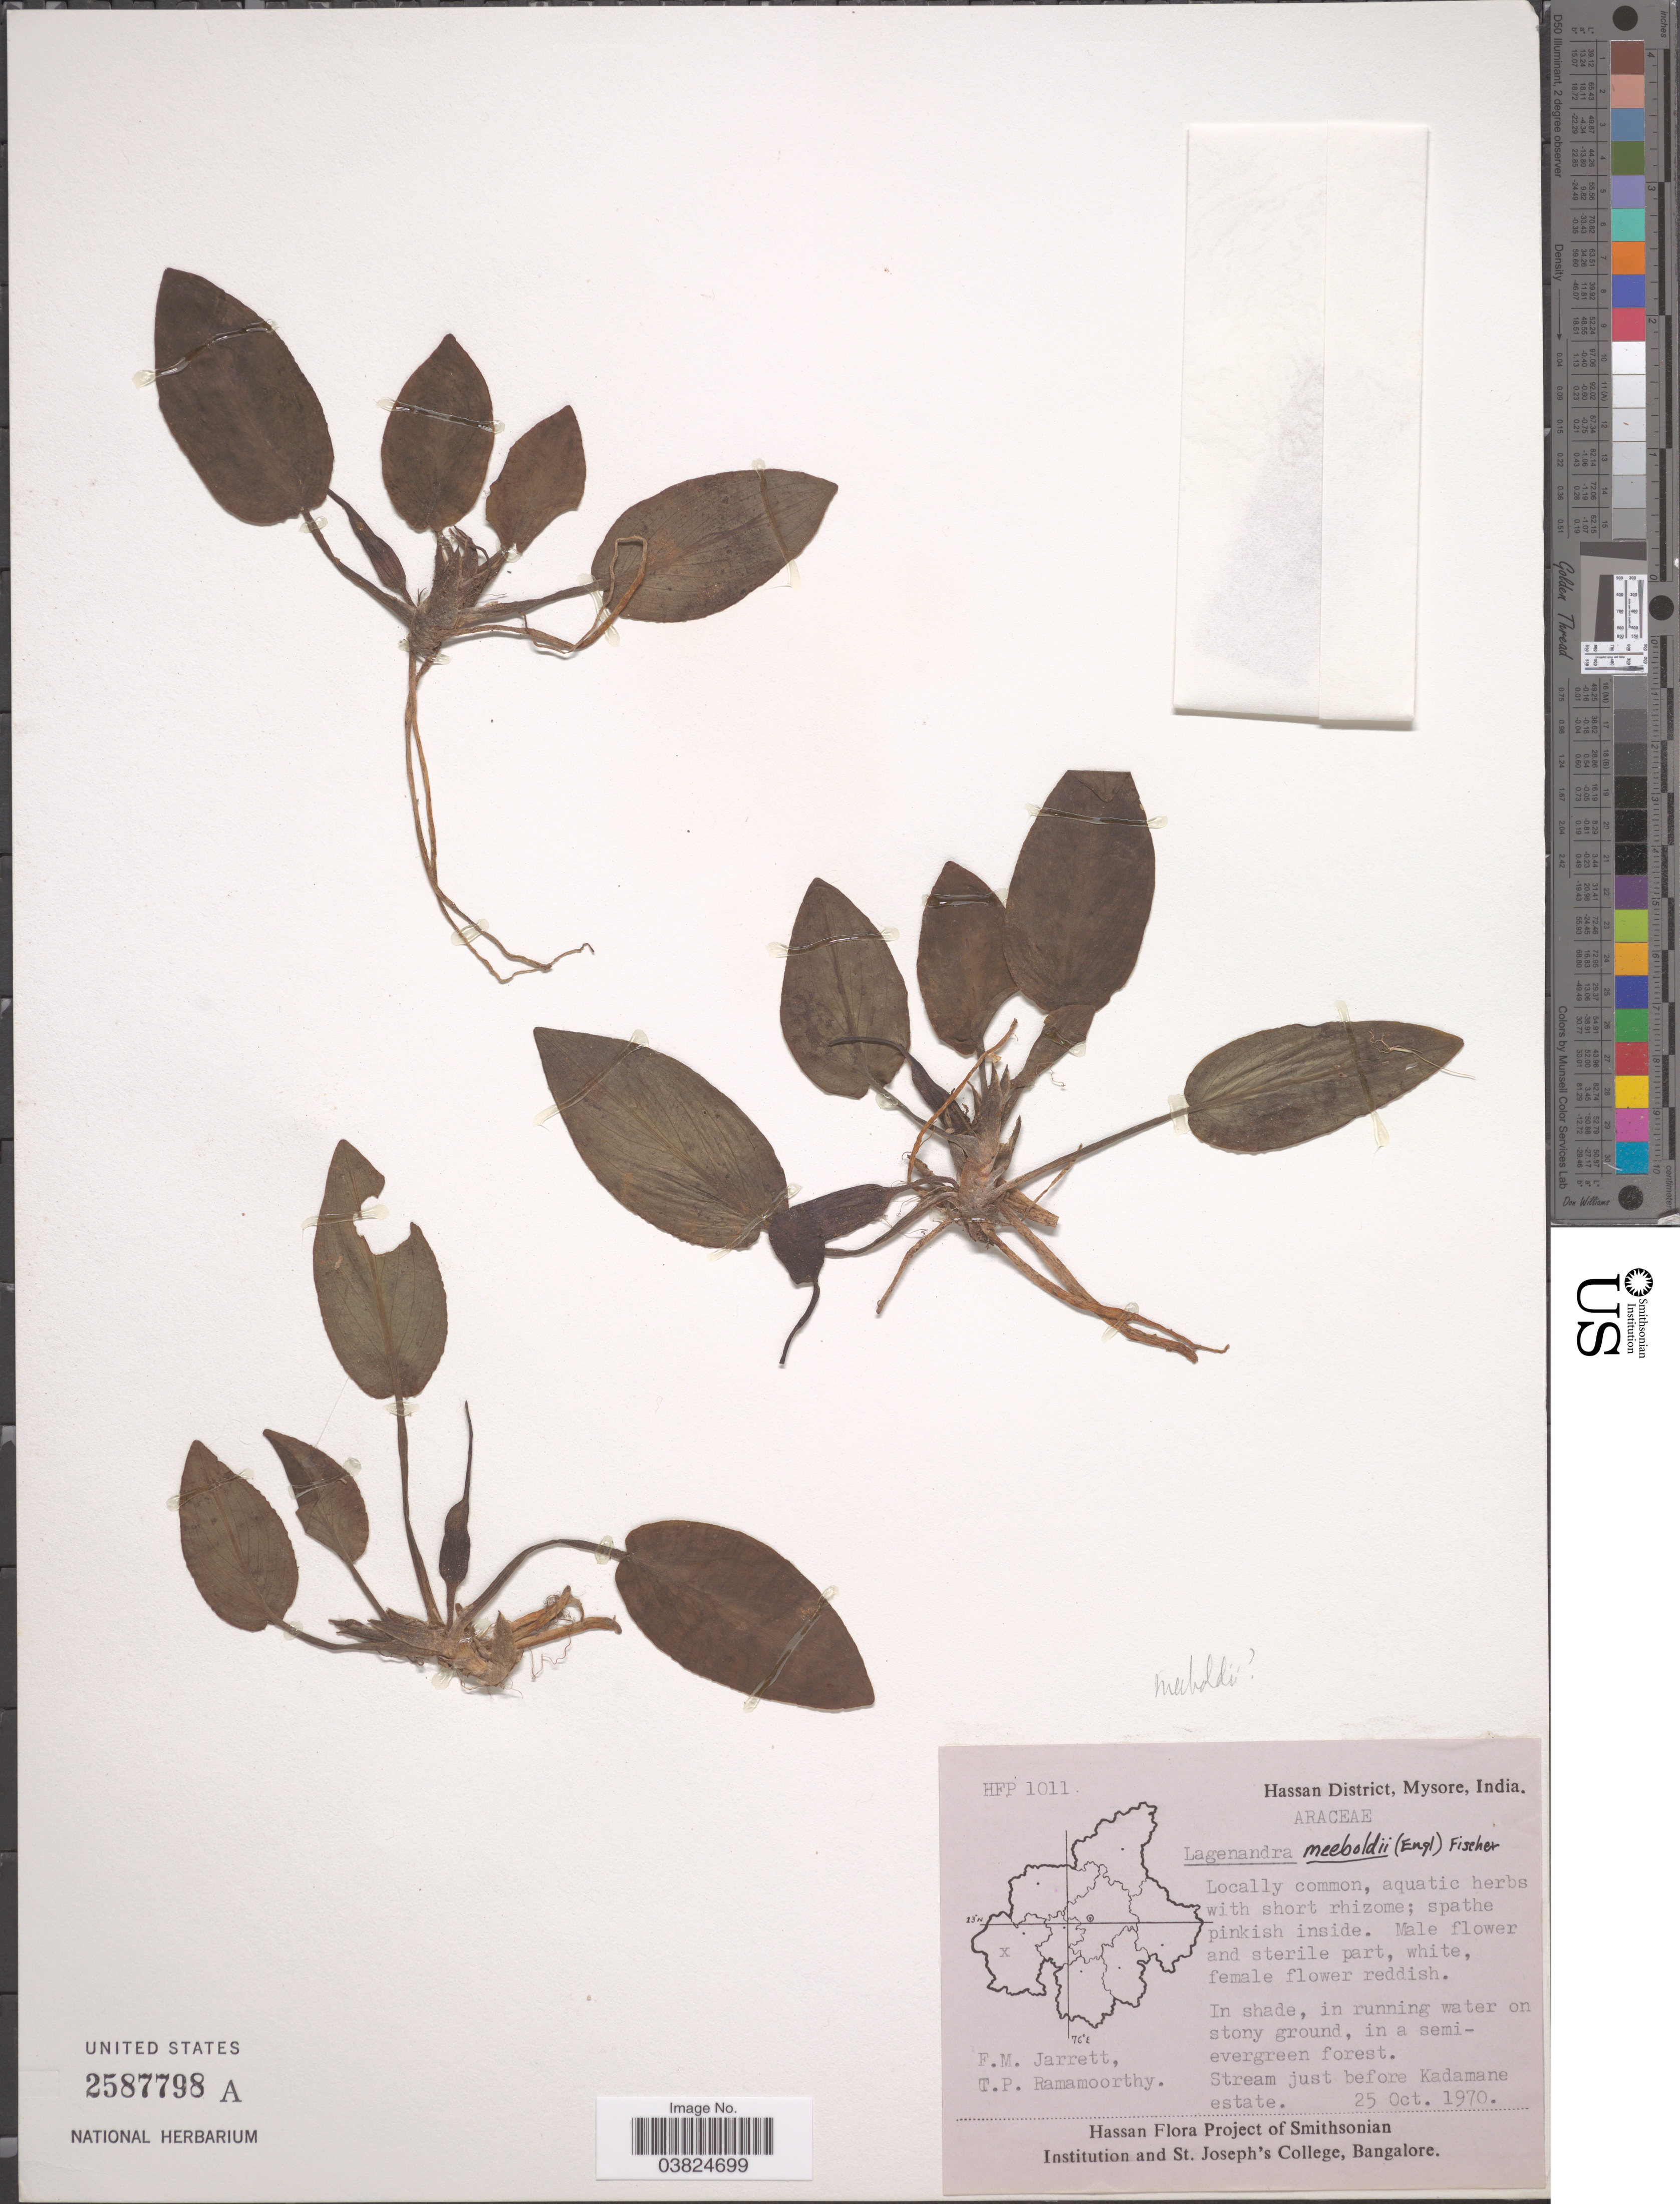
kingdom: Plantae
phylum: Tracheophyta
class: Liliopsida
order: Alismatales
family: Araceae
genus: Lagenandra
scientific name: Lagenandra meeboldii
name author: (Engl.) C.E.C. Fisch.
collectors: F. M. Jarrett & T. P. Ramamoorthy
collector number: HFP1011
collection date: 1970-10-25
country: India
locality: Hassan District, Mysore. Stream just before Kadamane estate.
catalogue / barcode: US 2587798A